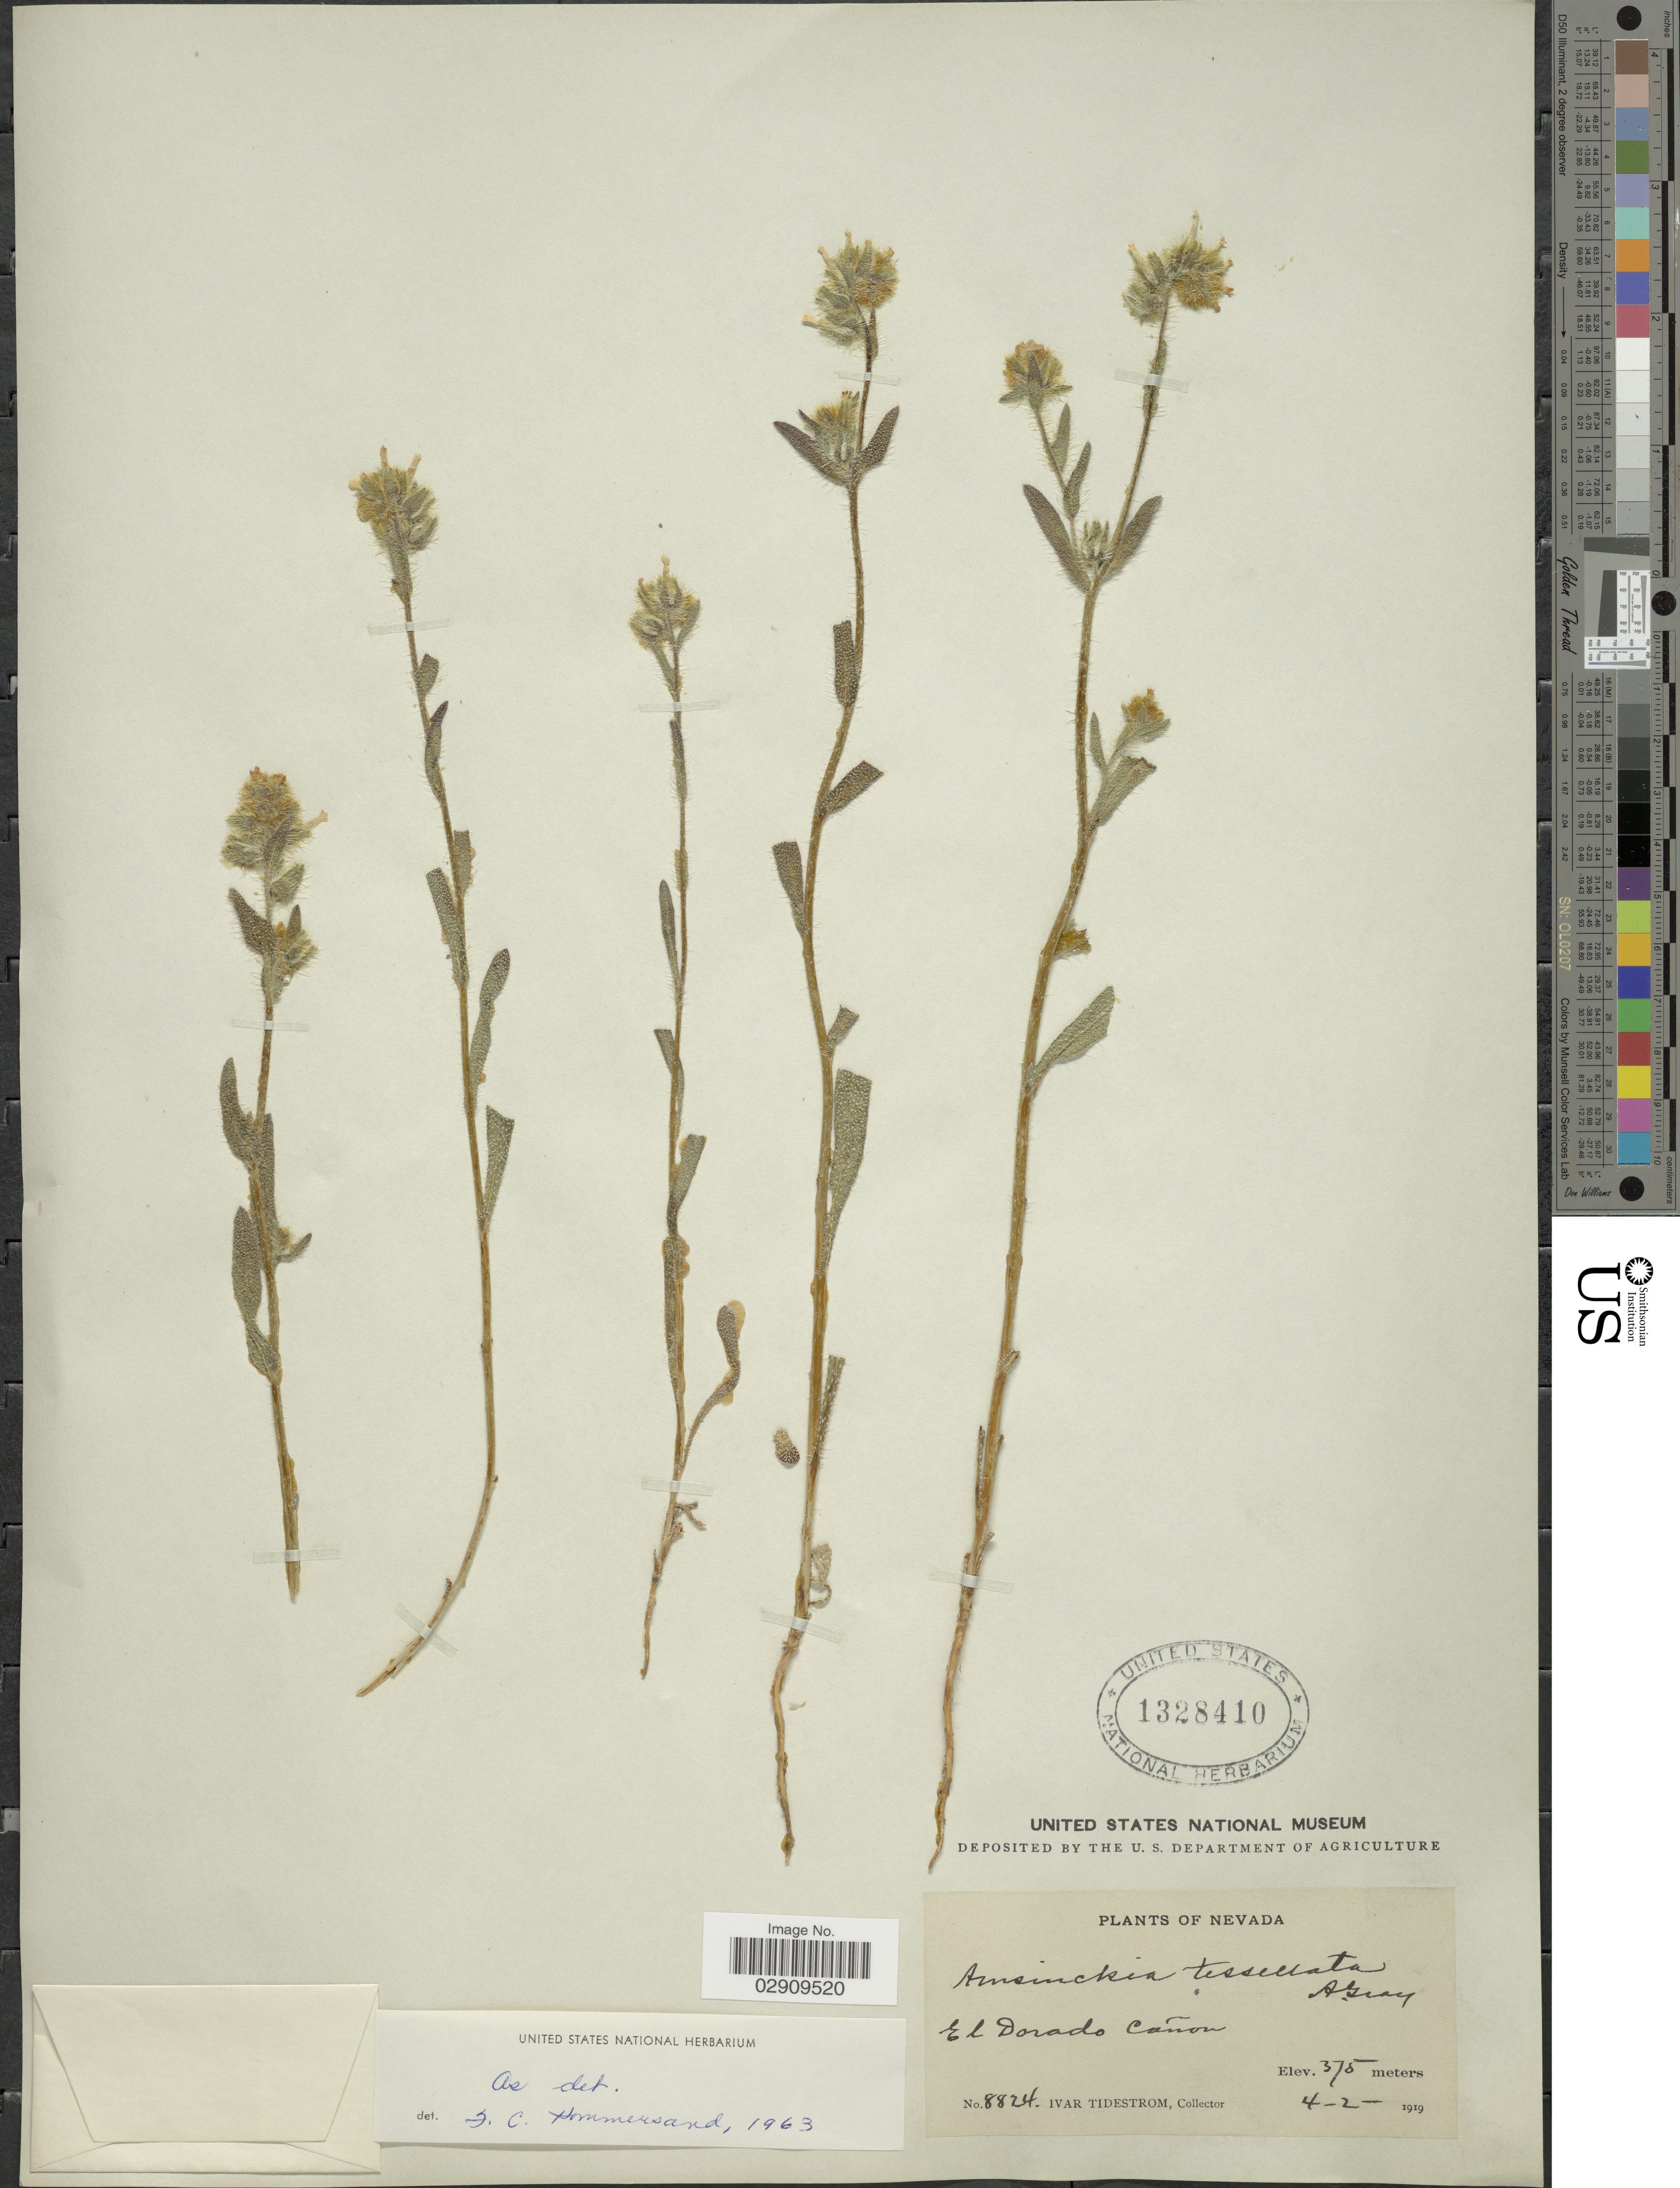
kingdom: Plantae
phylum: Tracheophyta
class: Magnoliopsida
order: Boraginales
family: Boraginaceae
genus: Amsinckia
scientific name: Amsinckia tessellata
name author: A. Gray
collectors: I. F. Tidestrom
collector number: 8824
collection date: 1919-04-02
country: United States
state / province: Nevada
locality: El Dorado Cañon.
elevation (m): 375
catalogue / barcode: US 1328410